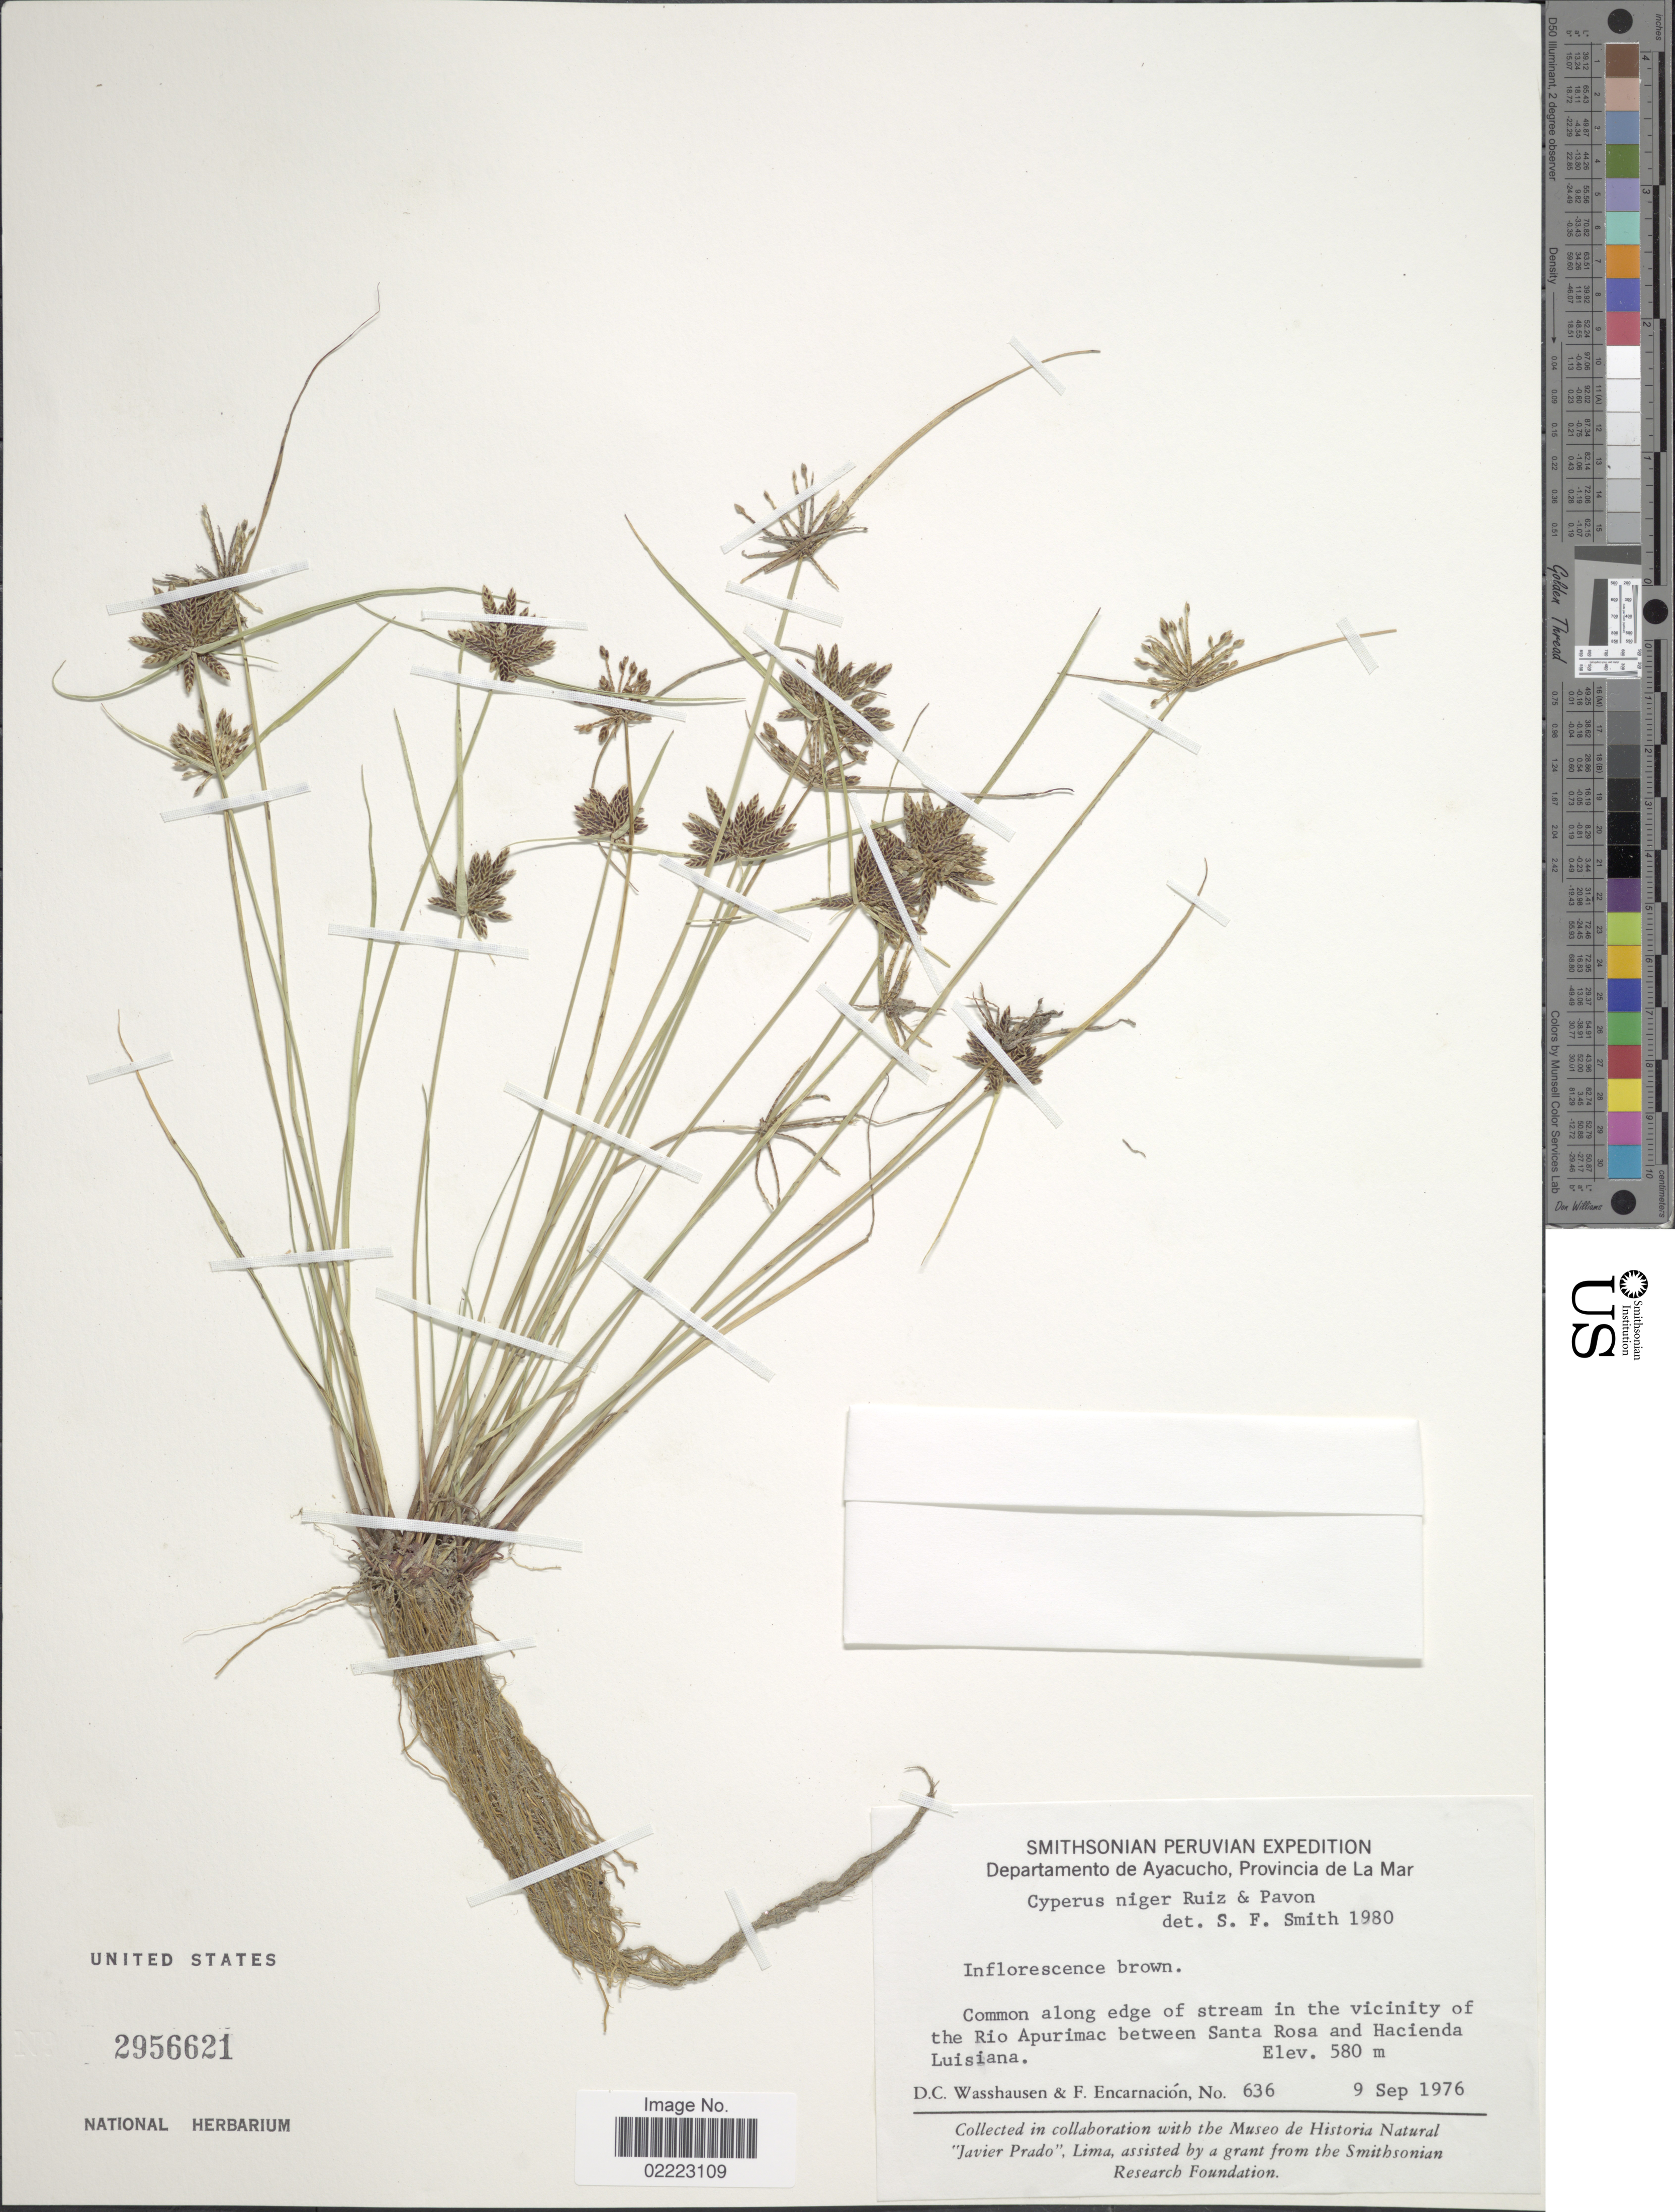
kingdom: Plantae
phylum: Tracheophyta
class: Liliopsida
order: Poales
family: Cyperaceae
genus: Cyperus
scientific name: Cyperus niger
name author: Ruiz & Pav.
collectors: D. C. Wasshausen & F. Encarnación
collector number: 636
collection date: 1976-09-09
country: Peru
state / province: Ayacucho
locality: Departamento de Ayacucho, Provincia de La Mar, Common along the edge of stream in the vicinity of the Rio Apurimac between Santa Rosa and Hacienda Luisiana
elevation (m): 580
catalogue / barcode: US 2956621